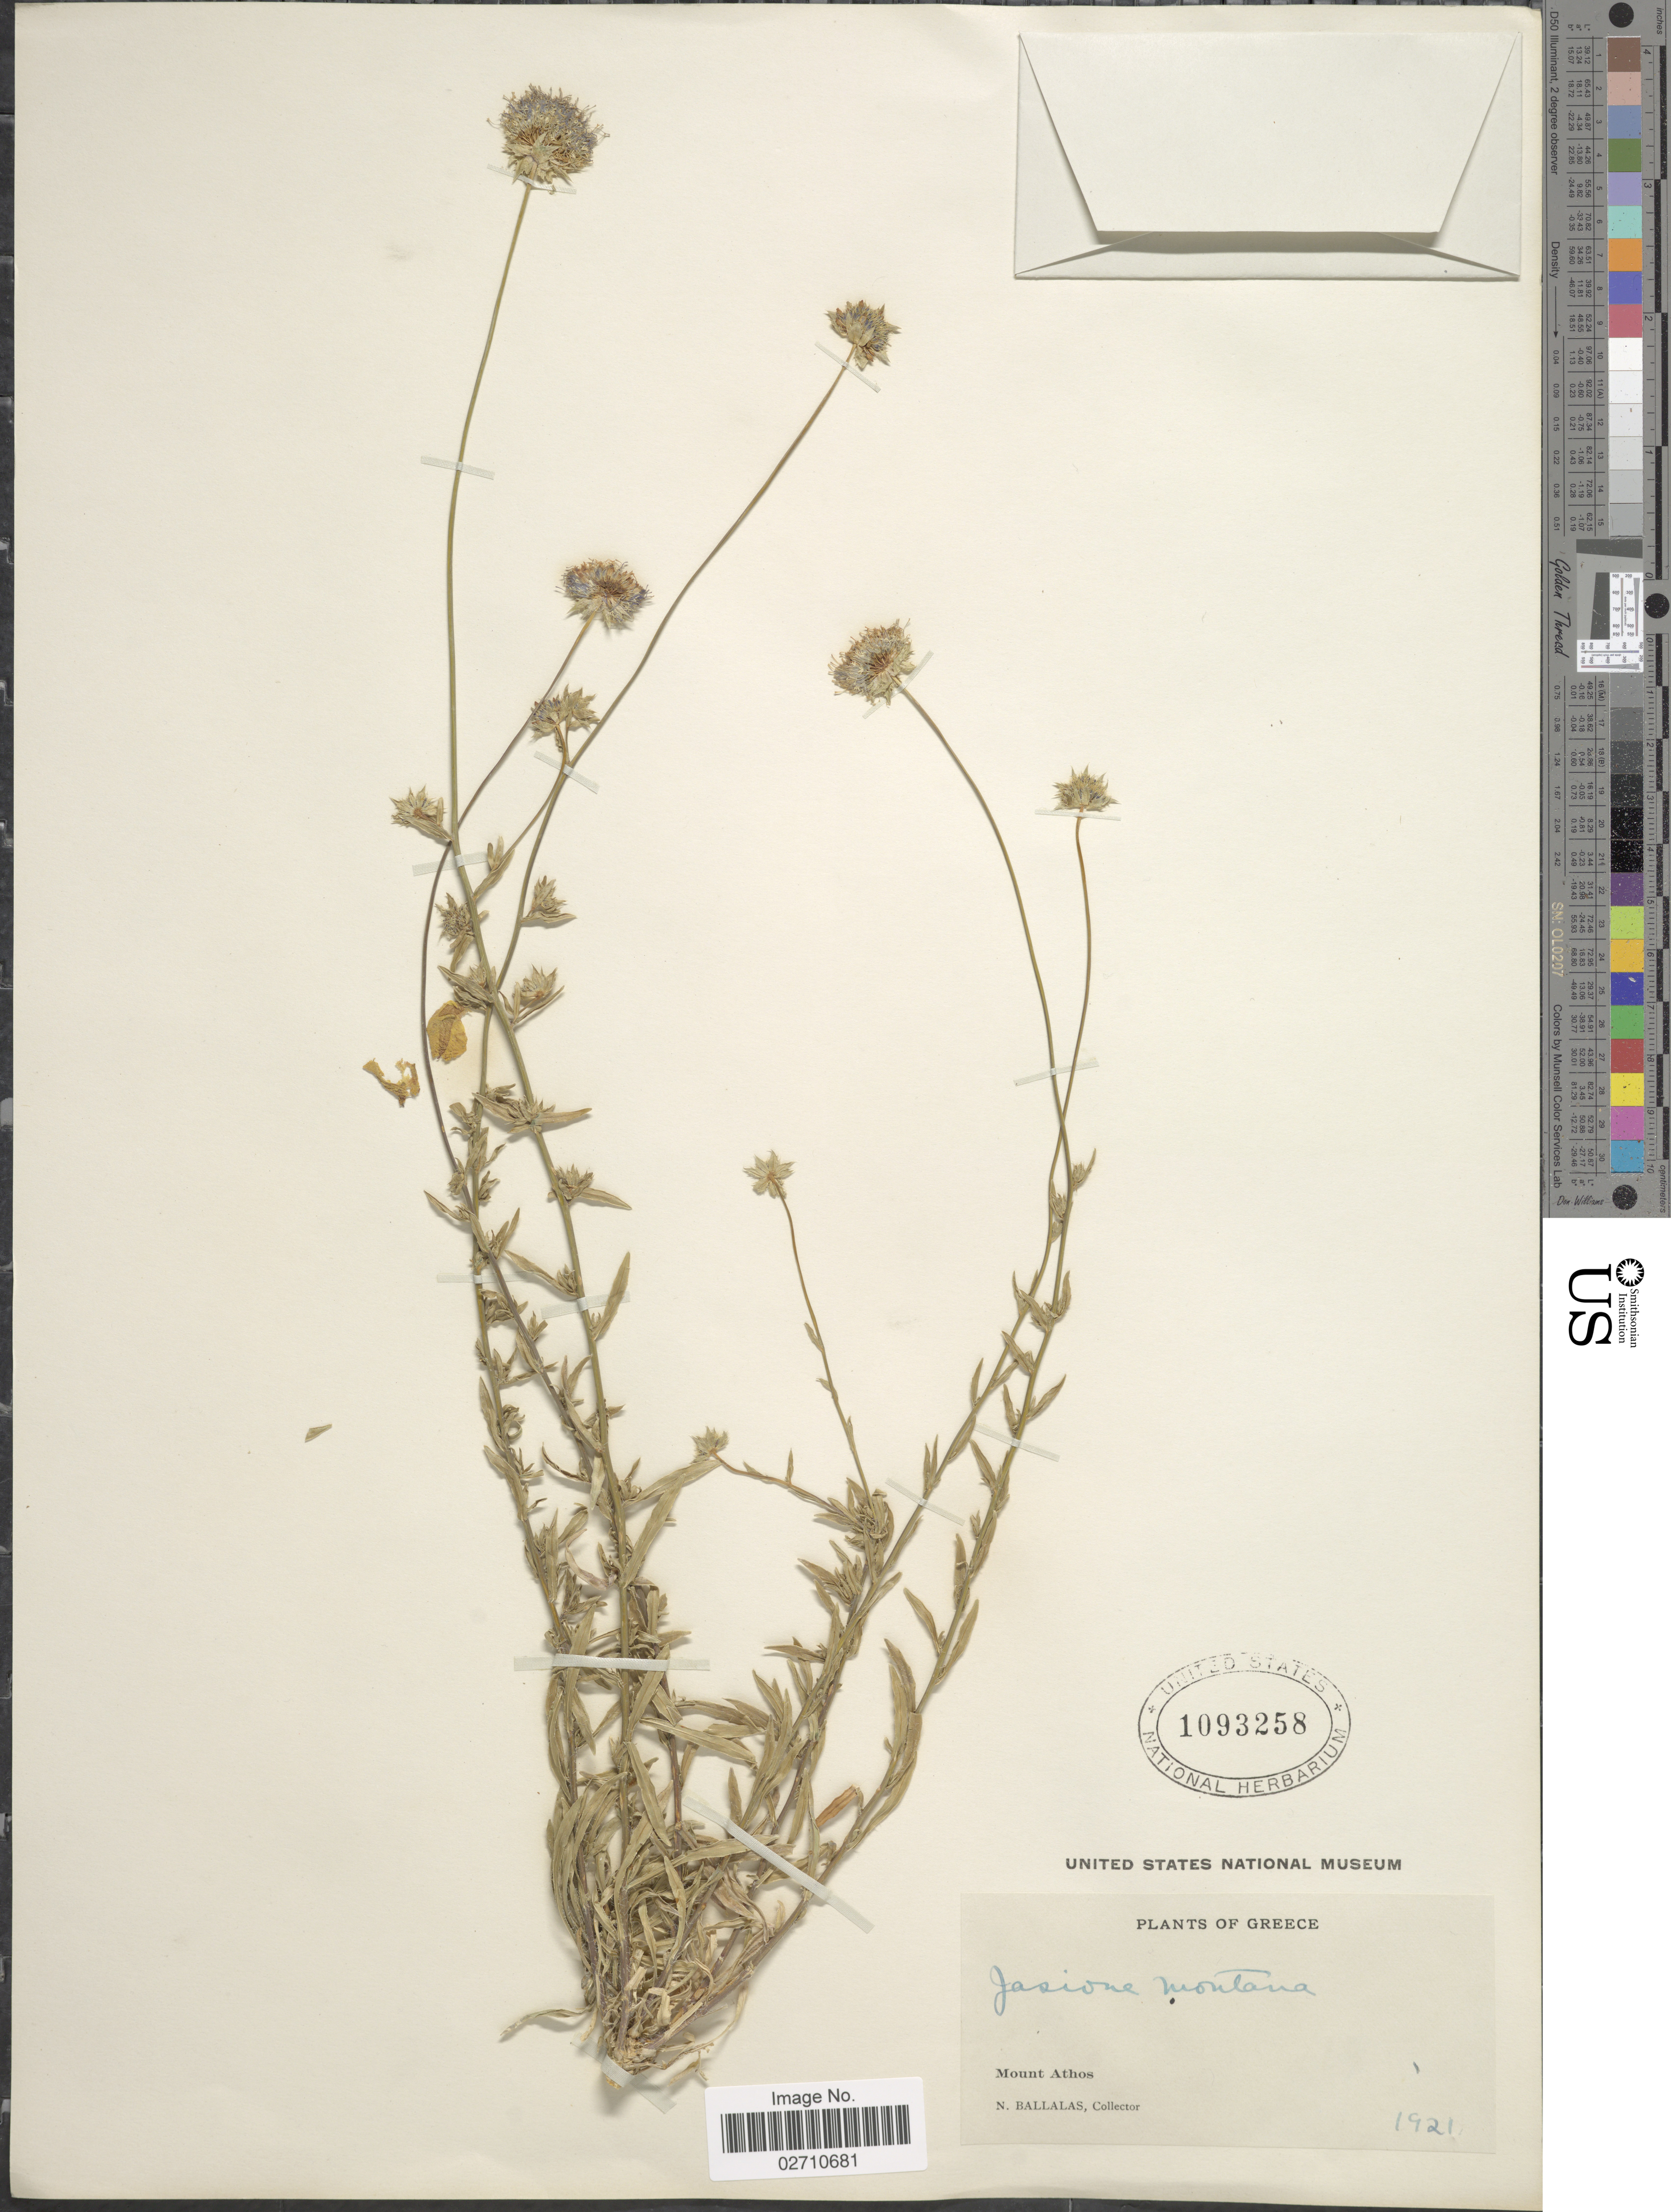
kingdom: Plantae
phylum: Tracheophyta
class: Magnoliopsida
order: Asterales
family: Campanulaceae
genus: Jasione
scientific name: Jasione montana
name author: L.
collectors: N. Ballalas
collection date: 1921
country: Greece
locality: Mount Athos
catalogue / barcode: US 1093258